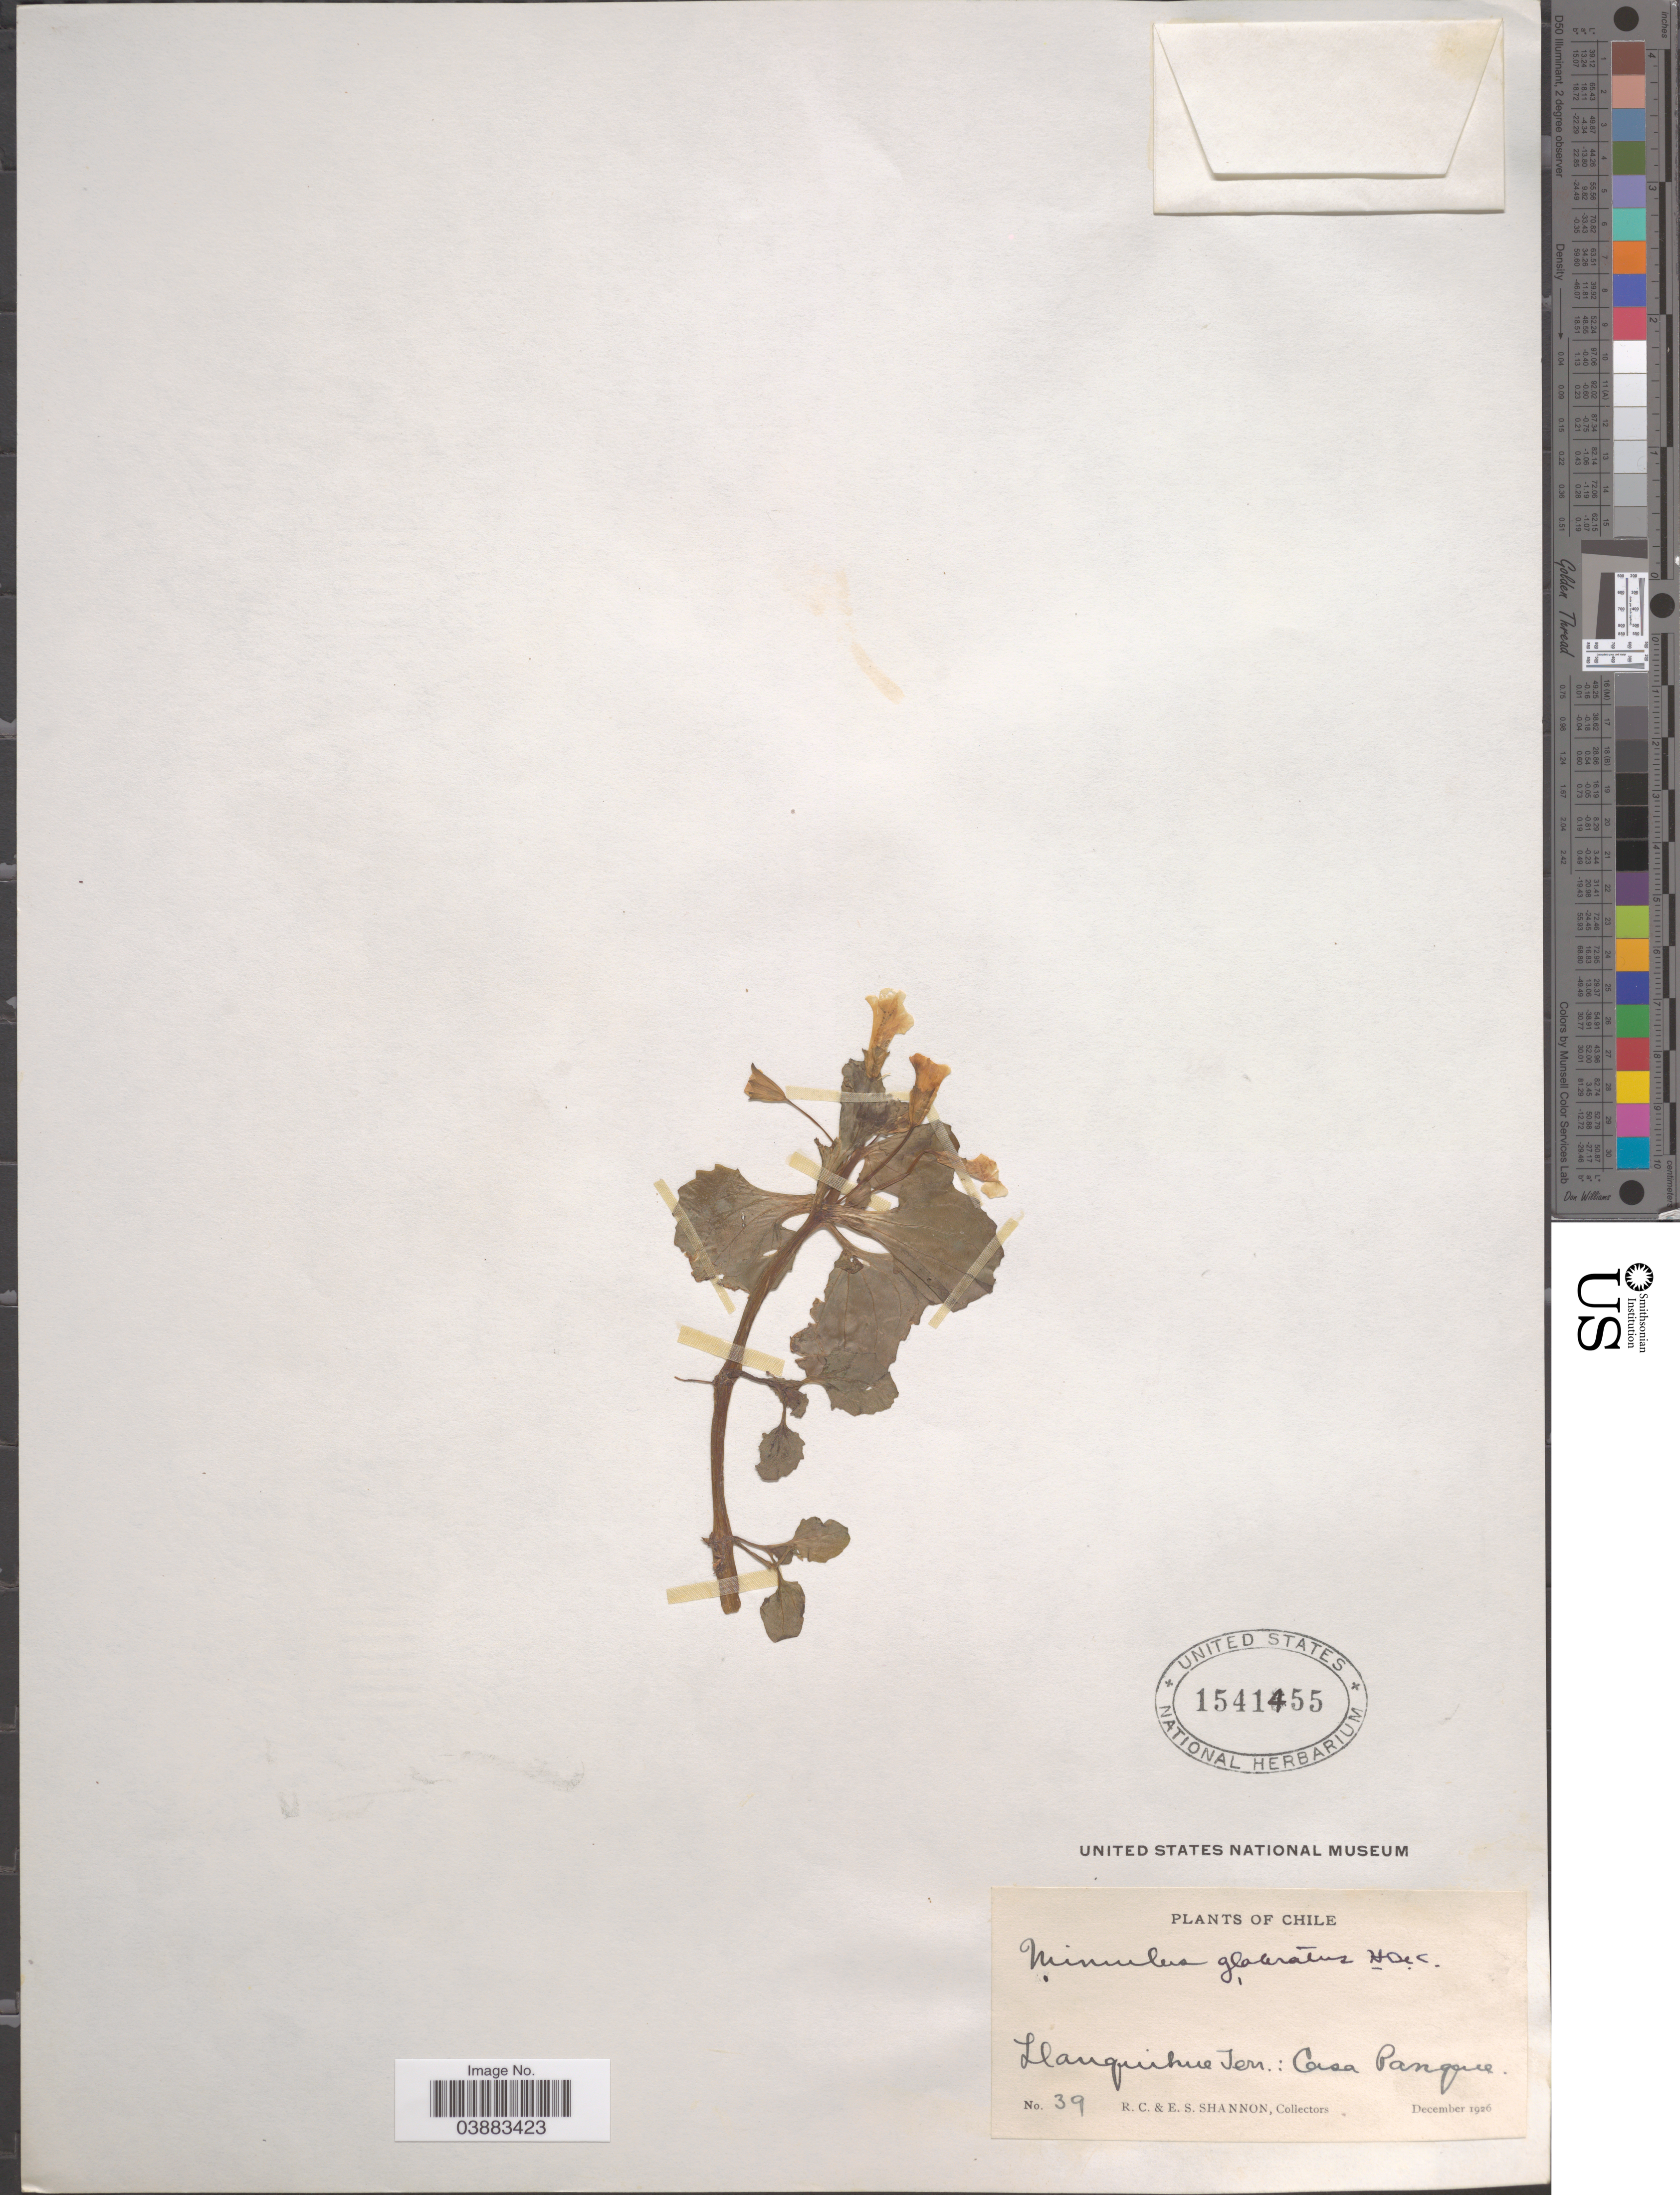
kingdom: Plantae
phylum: Tracheophyta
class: Magnoliopsida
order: Lamiales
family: Phrymaceae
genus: Mimulus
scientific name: Mimulus glabratus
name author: Kunth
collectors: R. Shannon & E. Shannon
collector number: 39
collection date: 1926-12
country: Chile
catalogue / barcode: US 1541455